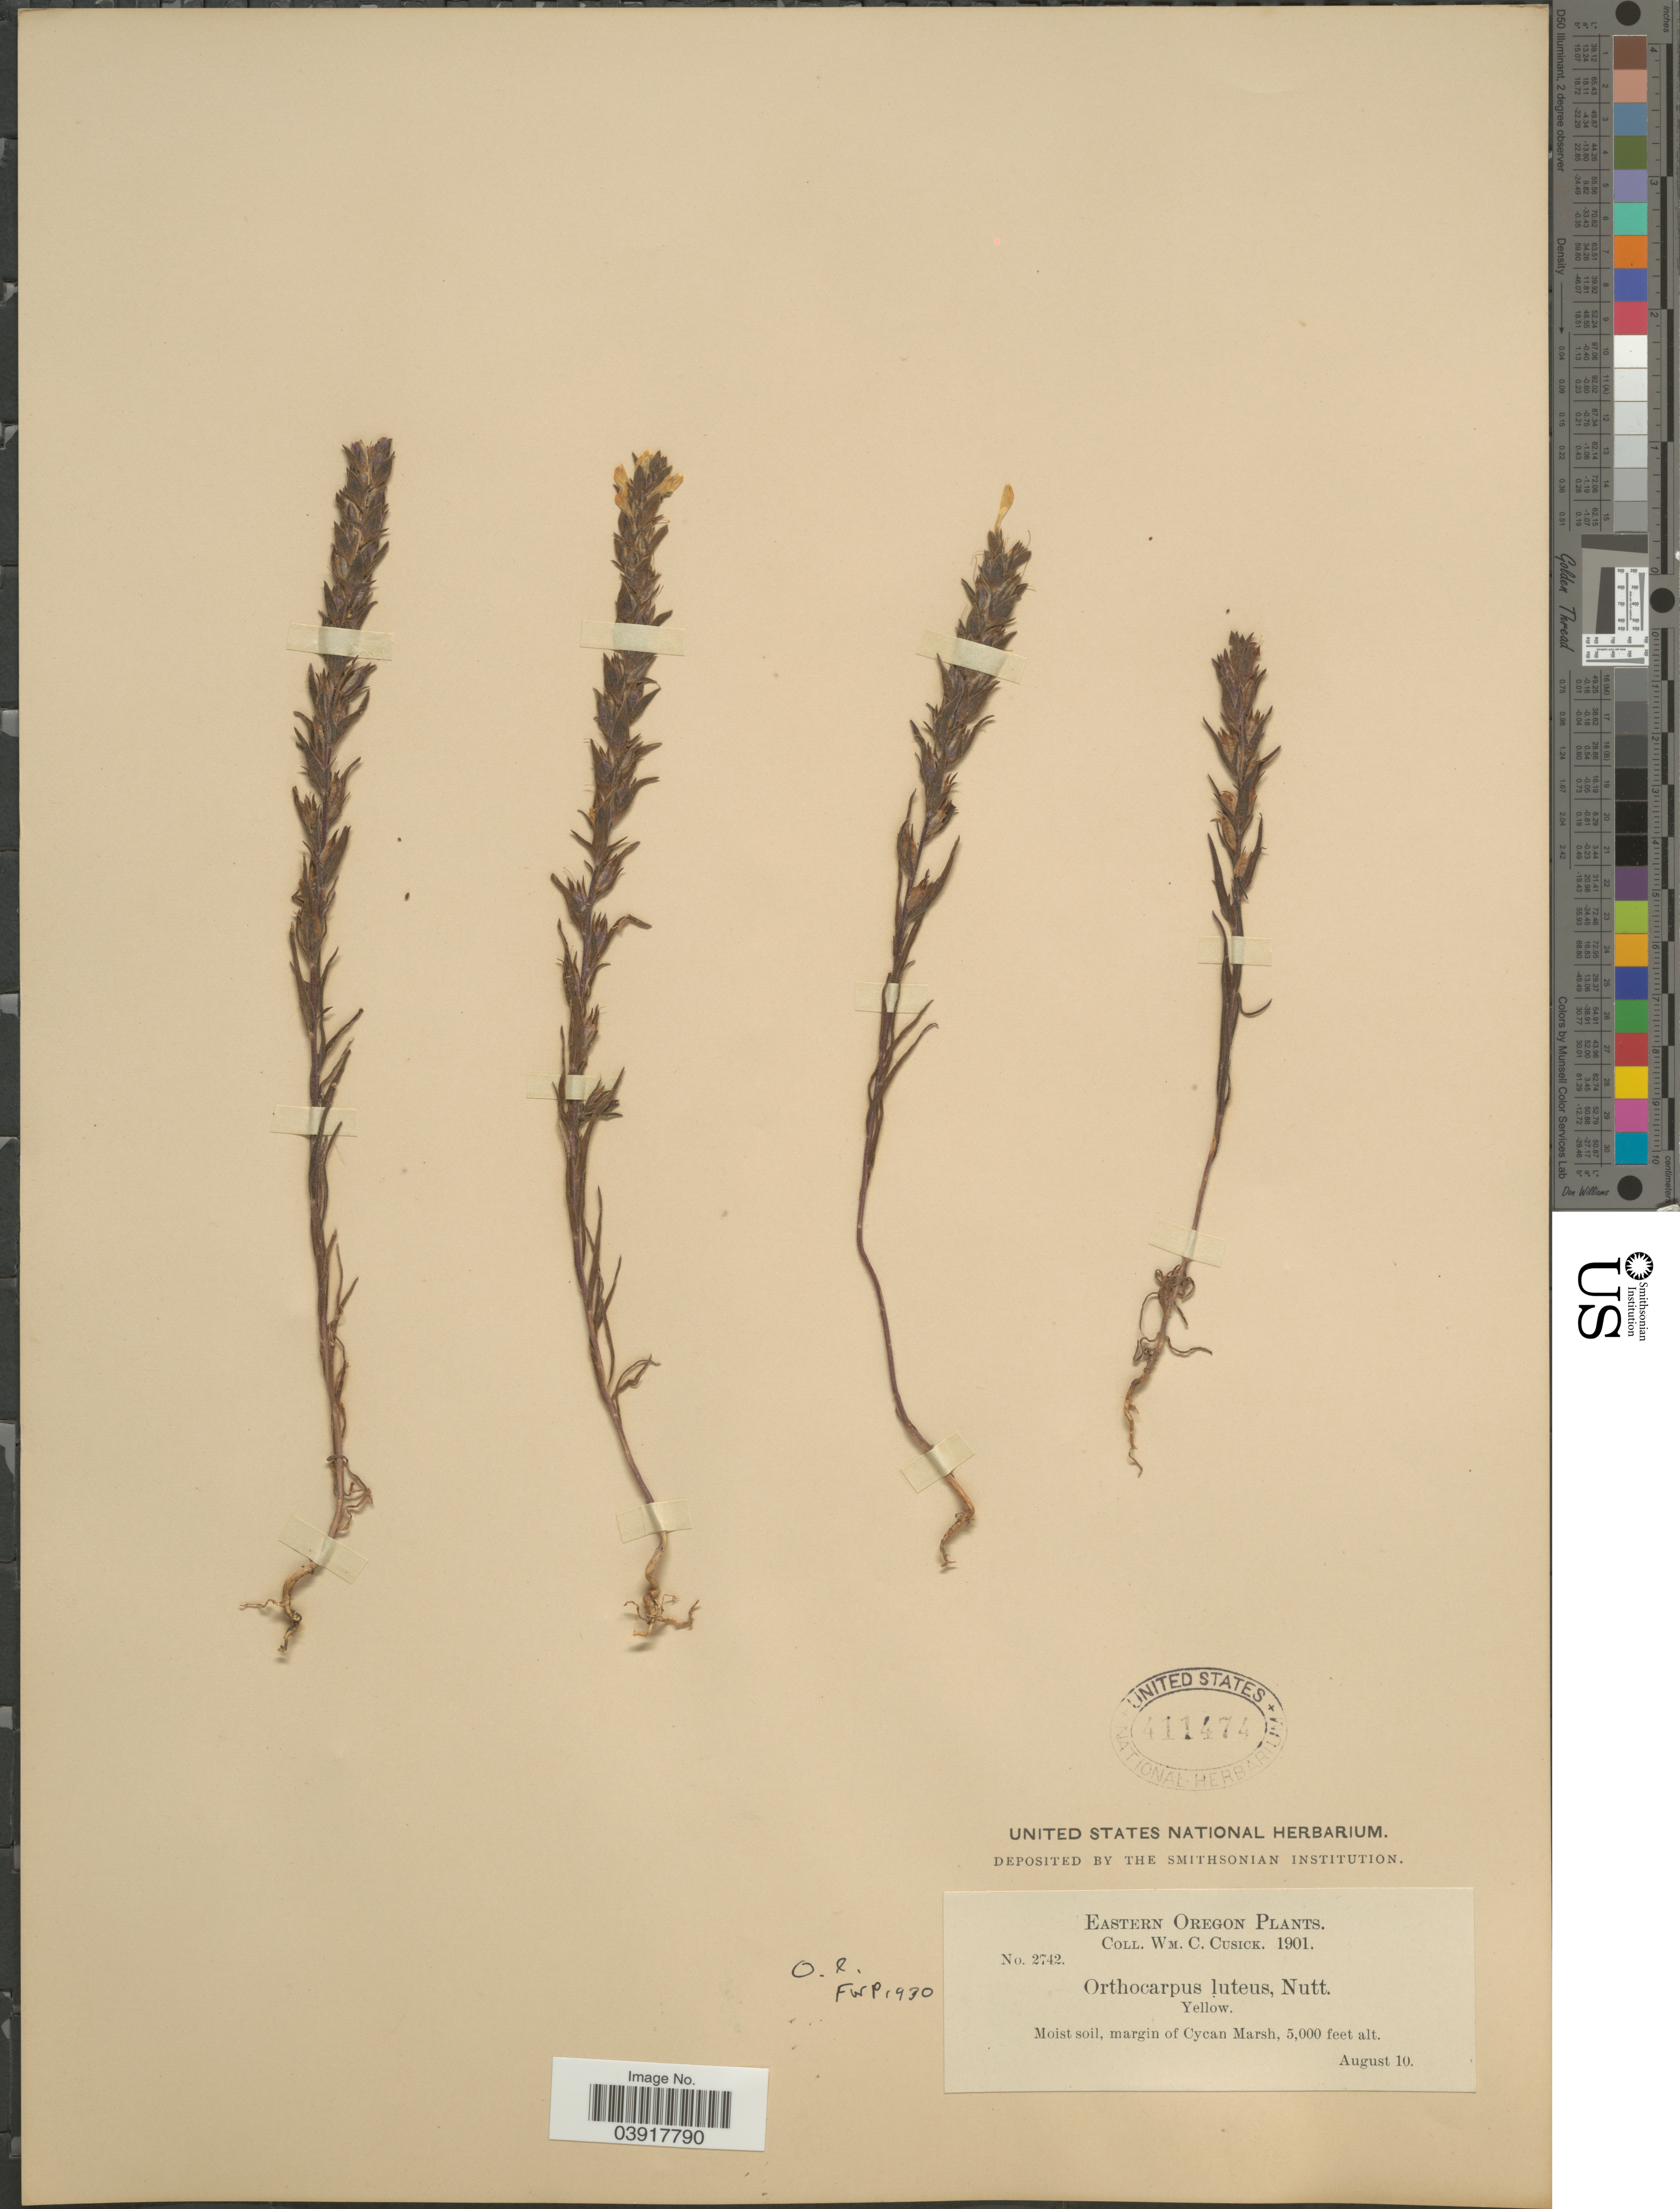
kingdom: Plantae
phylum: Tracheophyta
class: Magnoliopsida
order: Lamiales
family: Orobanchaceae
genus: Orthocarpus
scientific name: Orthocarpus luteus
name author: Nutt.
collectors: W. C. Cusick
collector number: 2742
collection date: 1901-08-10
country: United States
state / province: Oregon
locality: Eastern Oregon. Margin of Cycan Marsh.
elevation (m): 1524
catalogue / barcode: US 411474